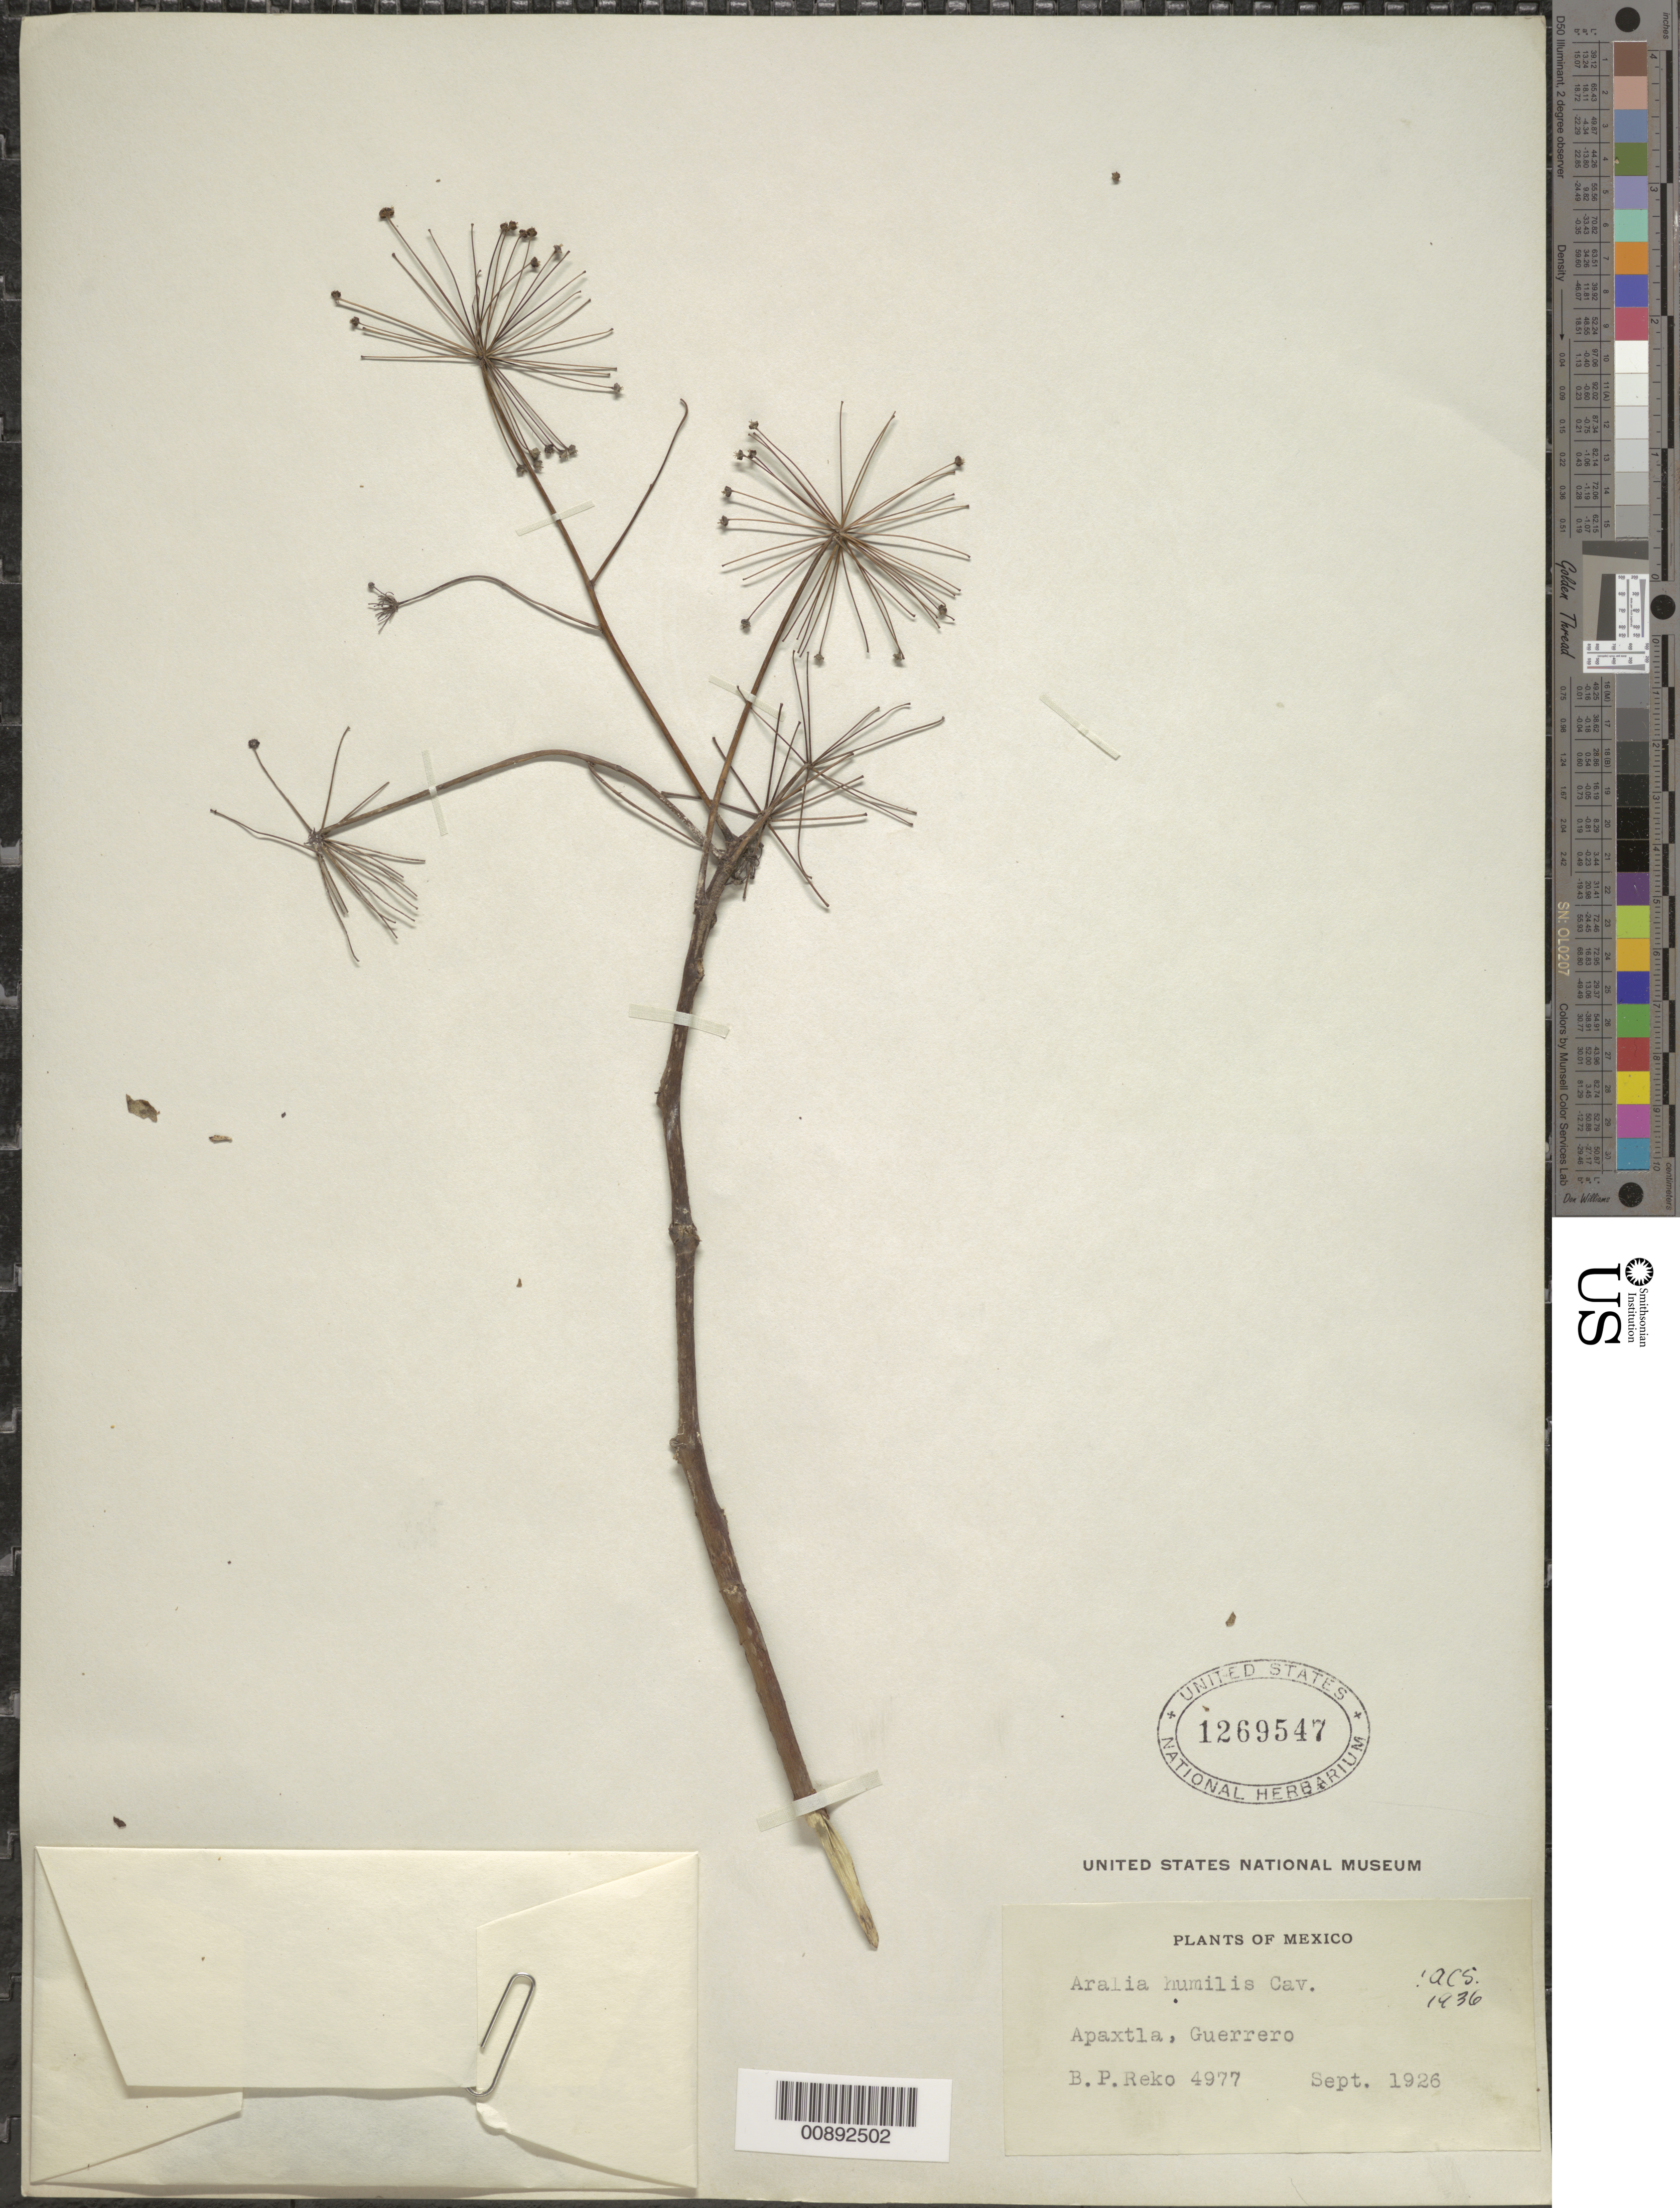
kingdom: Plantae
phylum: Tracheophyta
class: Magnoliopsida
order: Apiales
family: Araliaceae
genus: Aralia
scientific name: Aralia humilis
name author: Cav.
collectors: B. P. Reko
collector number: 4977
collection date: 1926-09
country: Mexico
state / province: Guerrero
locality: Apaxtla, Guerrero.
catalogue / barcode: US 1269547